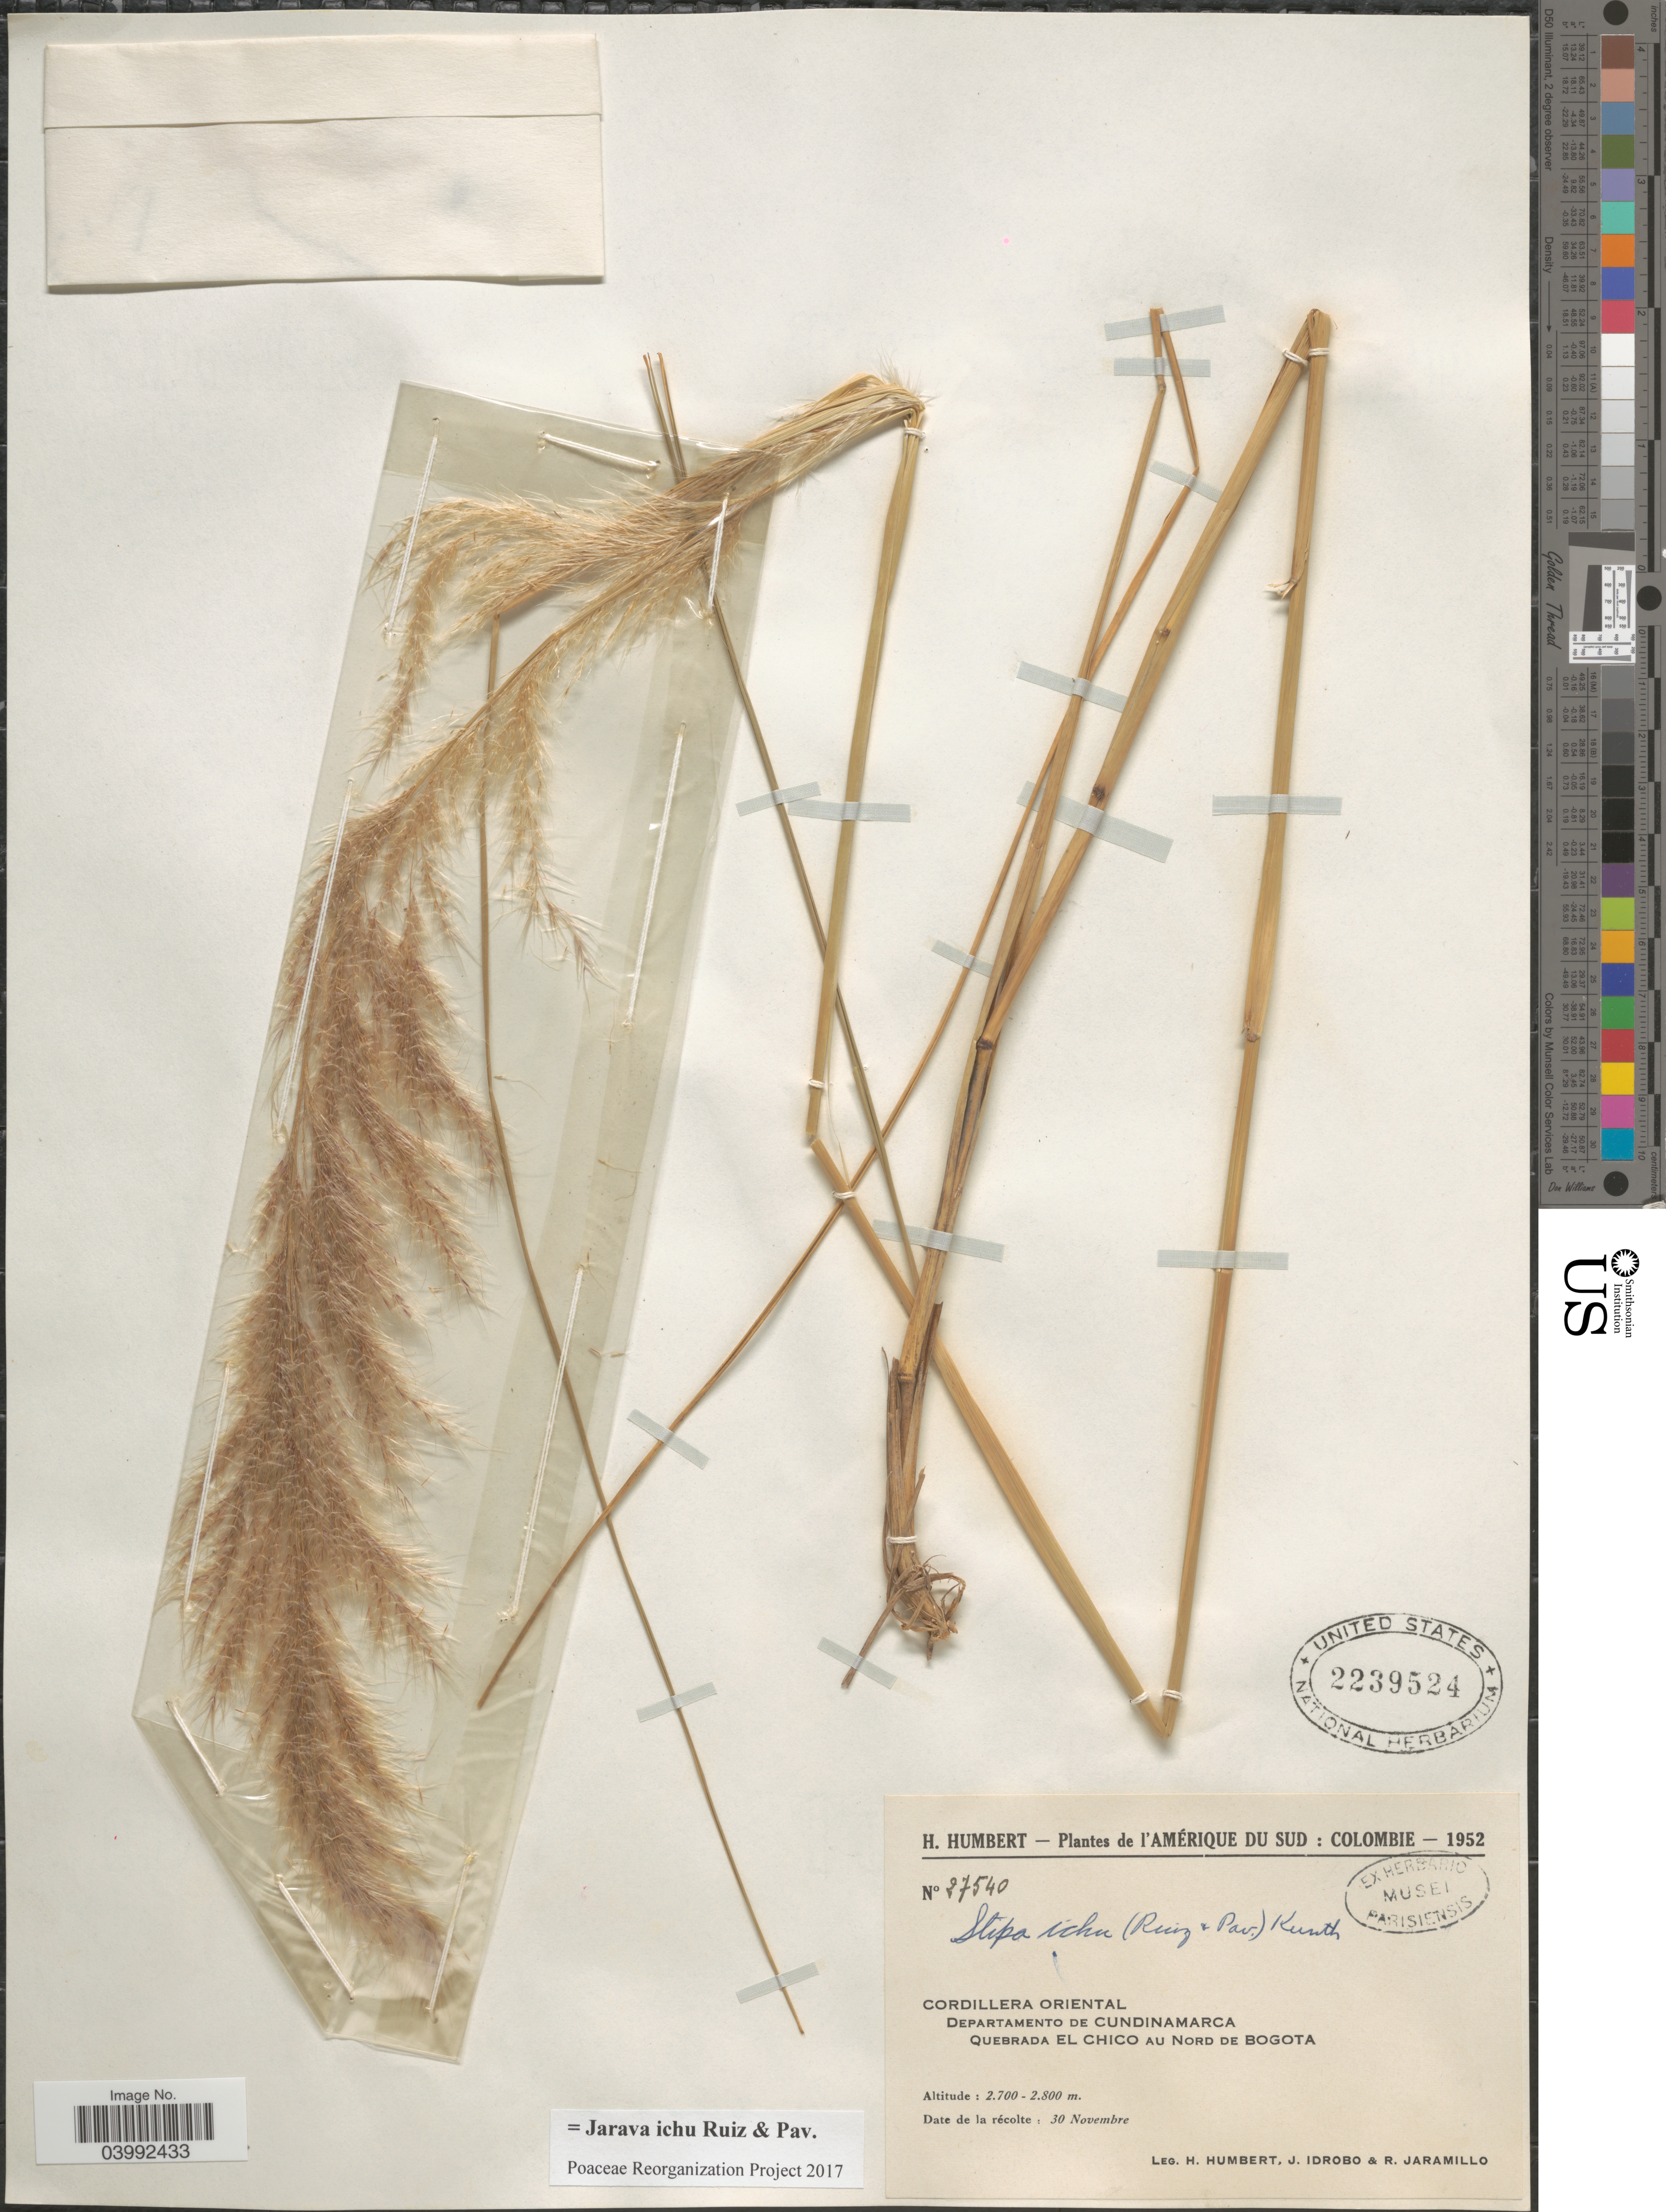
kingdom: Plantae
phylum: Tracheophyta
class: Liliopsida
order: Poales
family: Poaceae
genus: Jarava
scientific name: Jarava ichu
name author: Ruiz & Pav.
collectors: H. Humbert, J. M. Idrobo & R. Jaramillo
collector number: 27540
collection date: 1952-11-30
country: Colombia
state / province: Cundinamarca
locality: Cordillera Oriental. Departamento de Cundinamarca. Quebrada el Chico au Nord de Bogota.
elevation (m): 2700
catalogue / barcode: US 2239524